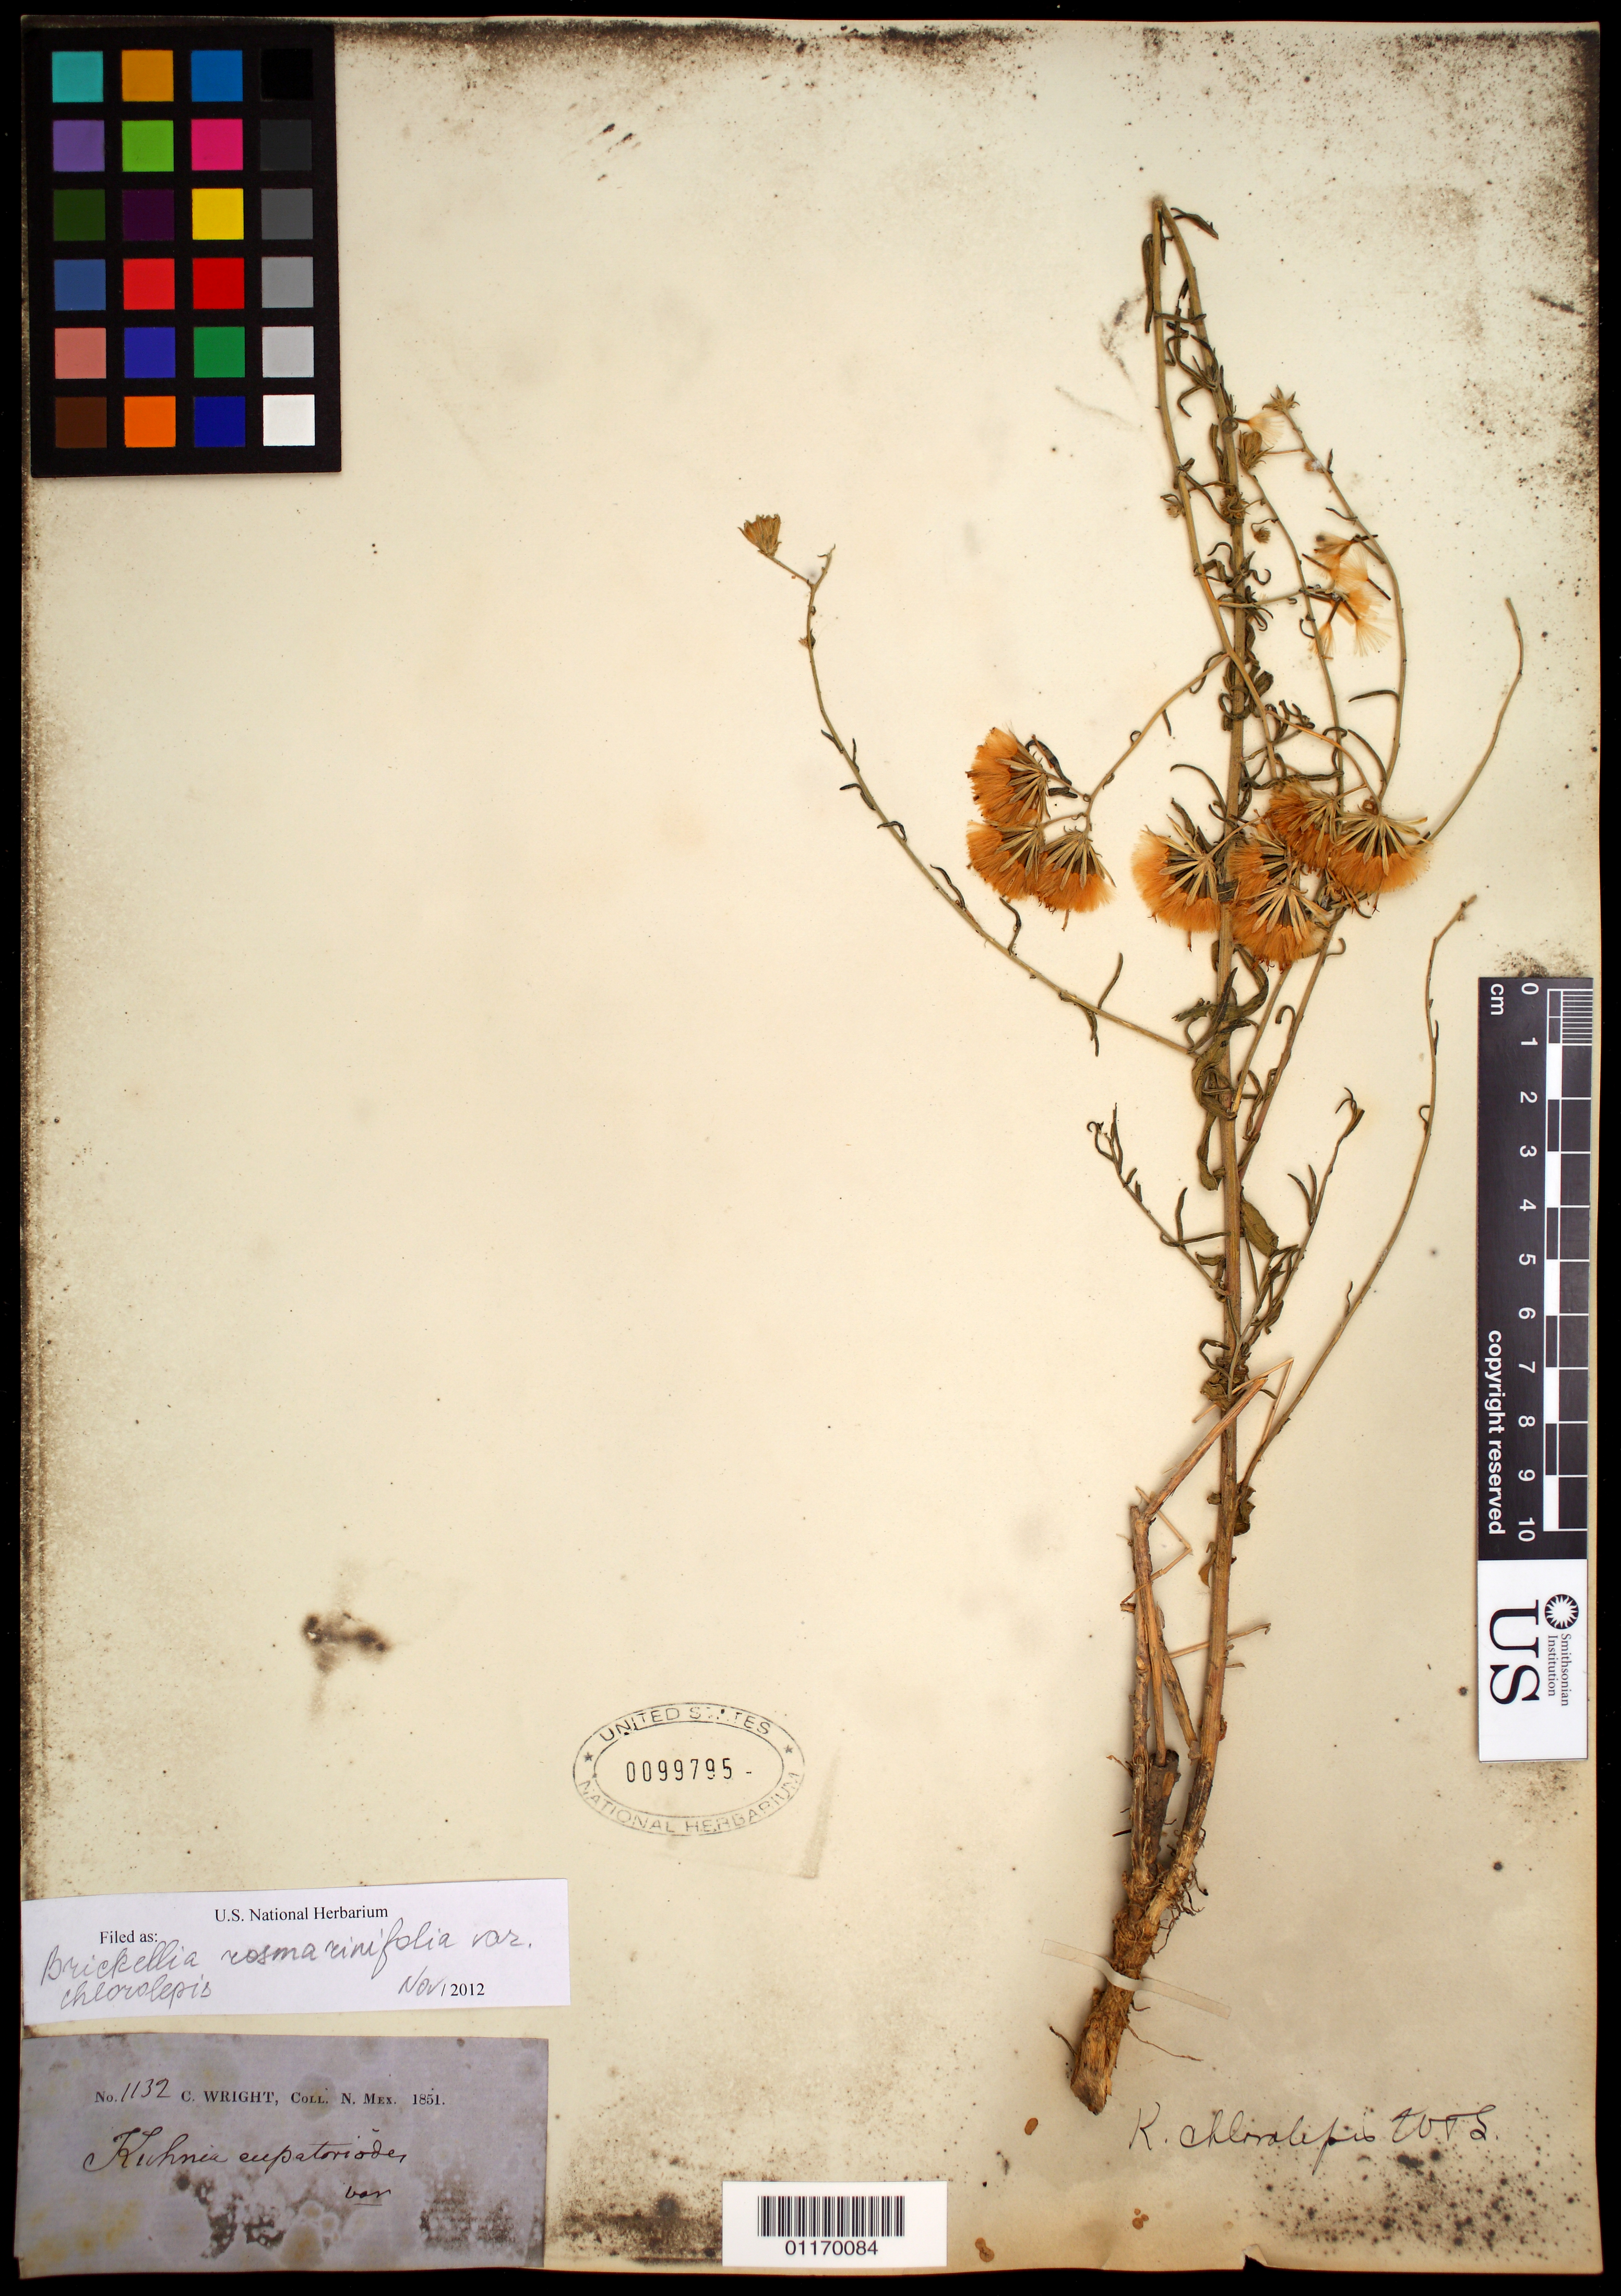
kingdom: Plantae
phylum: Tracheophyta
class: Magnoliopsida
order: Asterales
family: Asteraceae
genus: Brickellia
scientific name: Brickellia rosmarinifolia var. chlorolepis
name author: (Wooton & Standl.) W.A. Weber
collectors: C. Wright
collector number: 1132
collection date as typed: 1851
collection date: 1851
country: United States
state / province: New Mexico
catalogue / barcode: US 99795